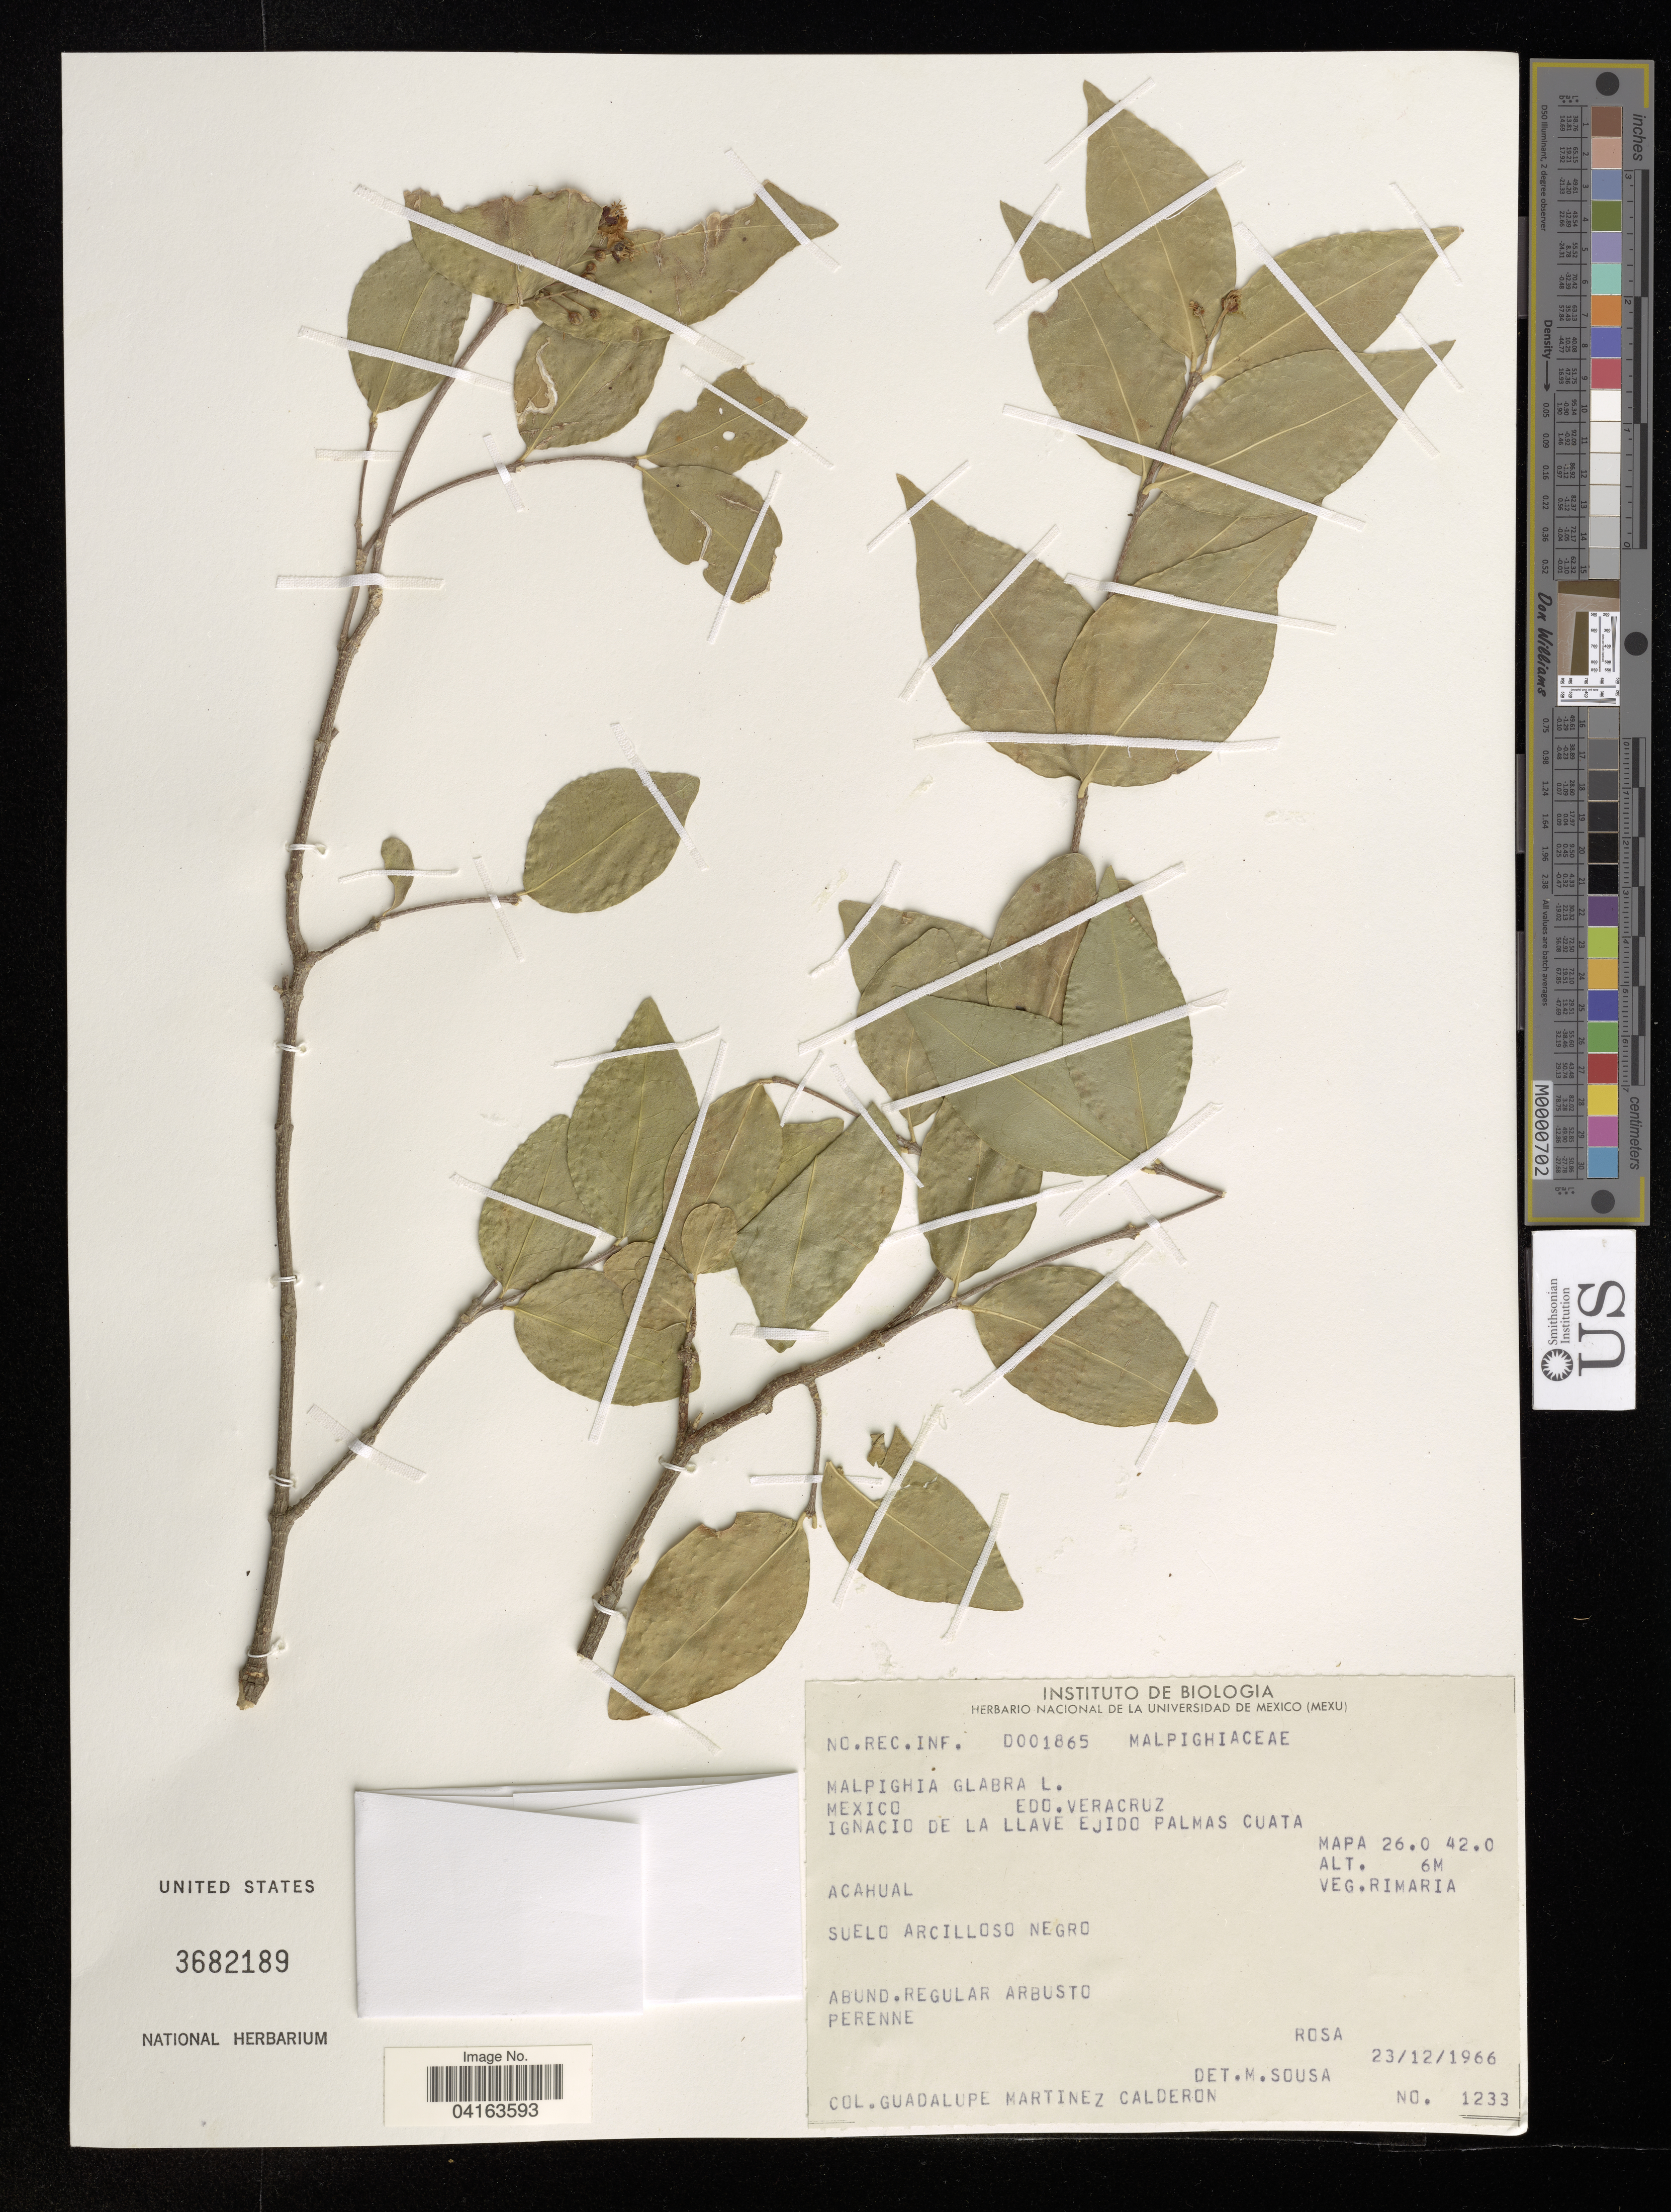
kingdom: Plantae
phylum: Tracheophyta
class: Magnoliopsida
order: Malpighiales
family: Malpighiaceae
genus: Malpighia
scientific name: Malpighia glabra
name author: L.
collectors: G. Martínez Calderón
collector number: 1233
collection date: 1966-12-23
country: Mexico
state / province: Veracruz Llave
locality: Ignacio de la Llave Ejido Palmas Cuata.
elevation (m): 6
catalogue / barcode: US 3682189